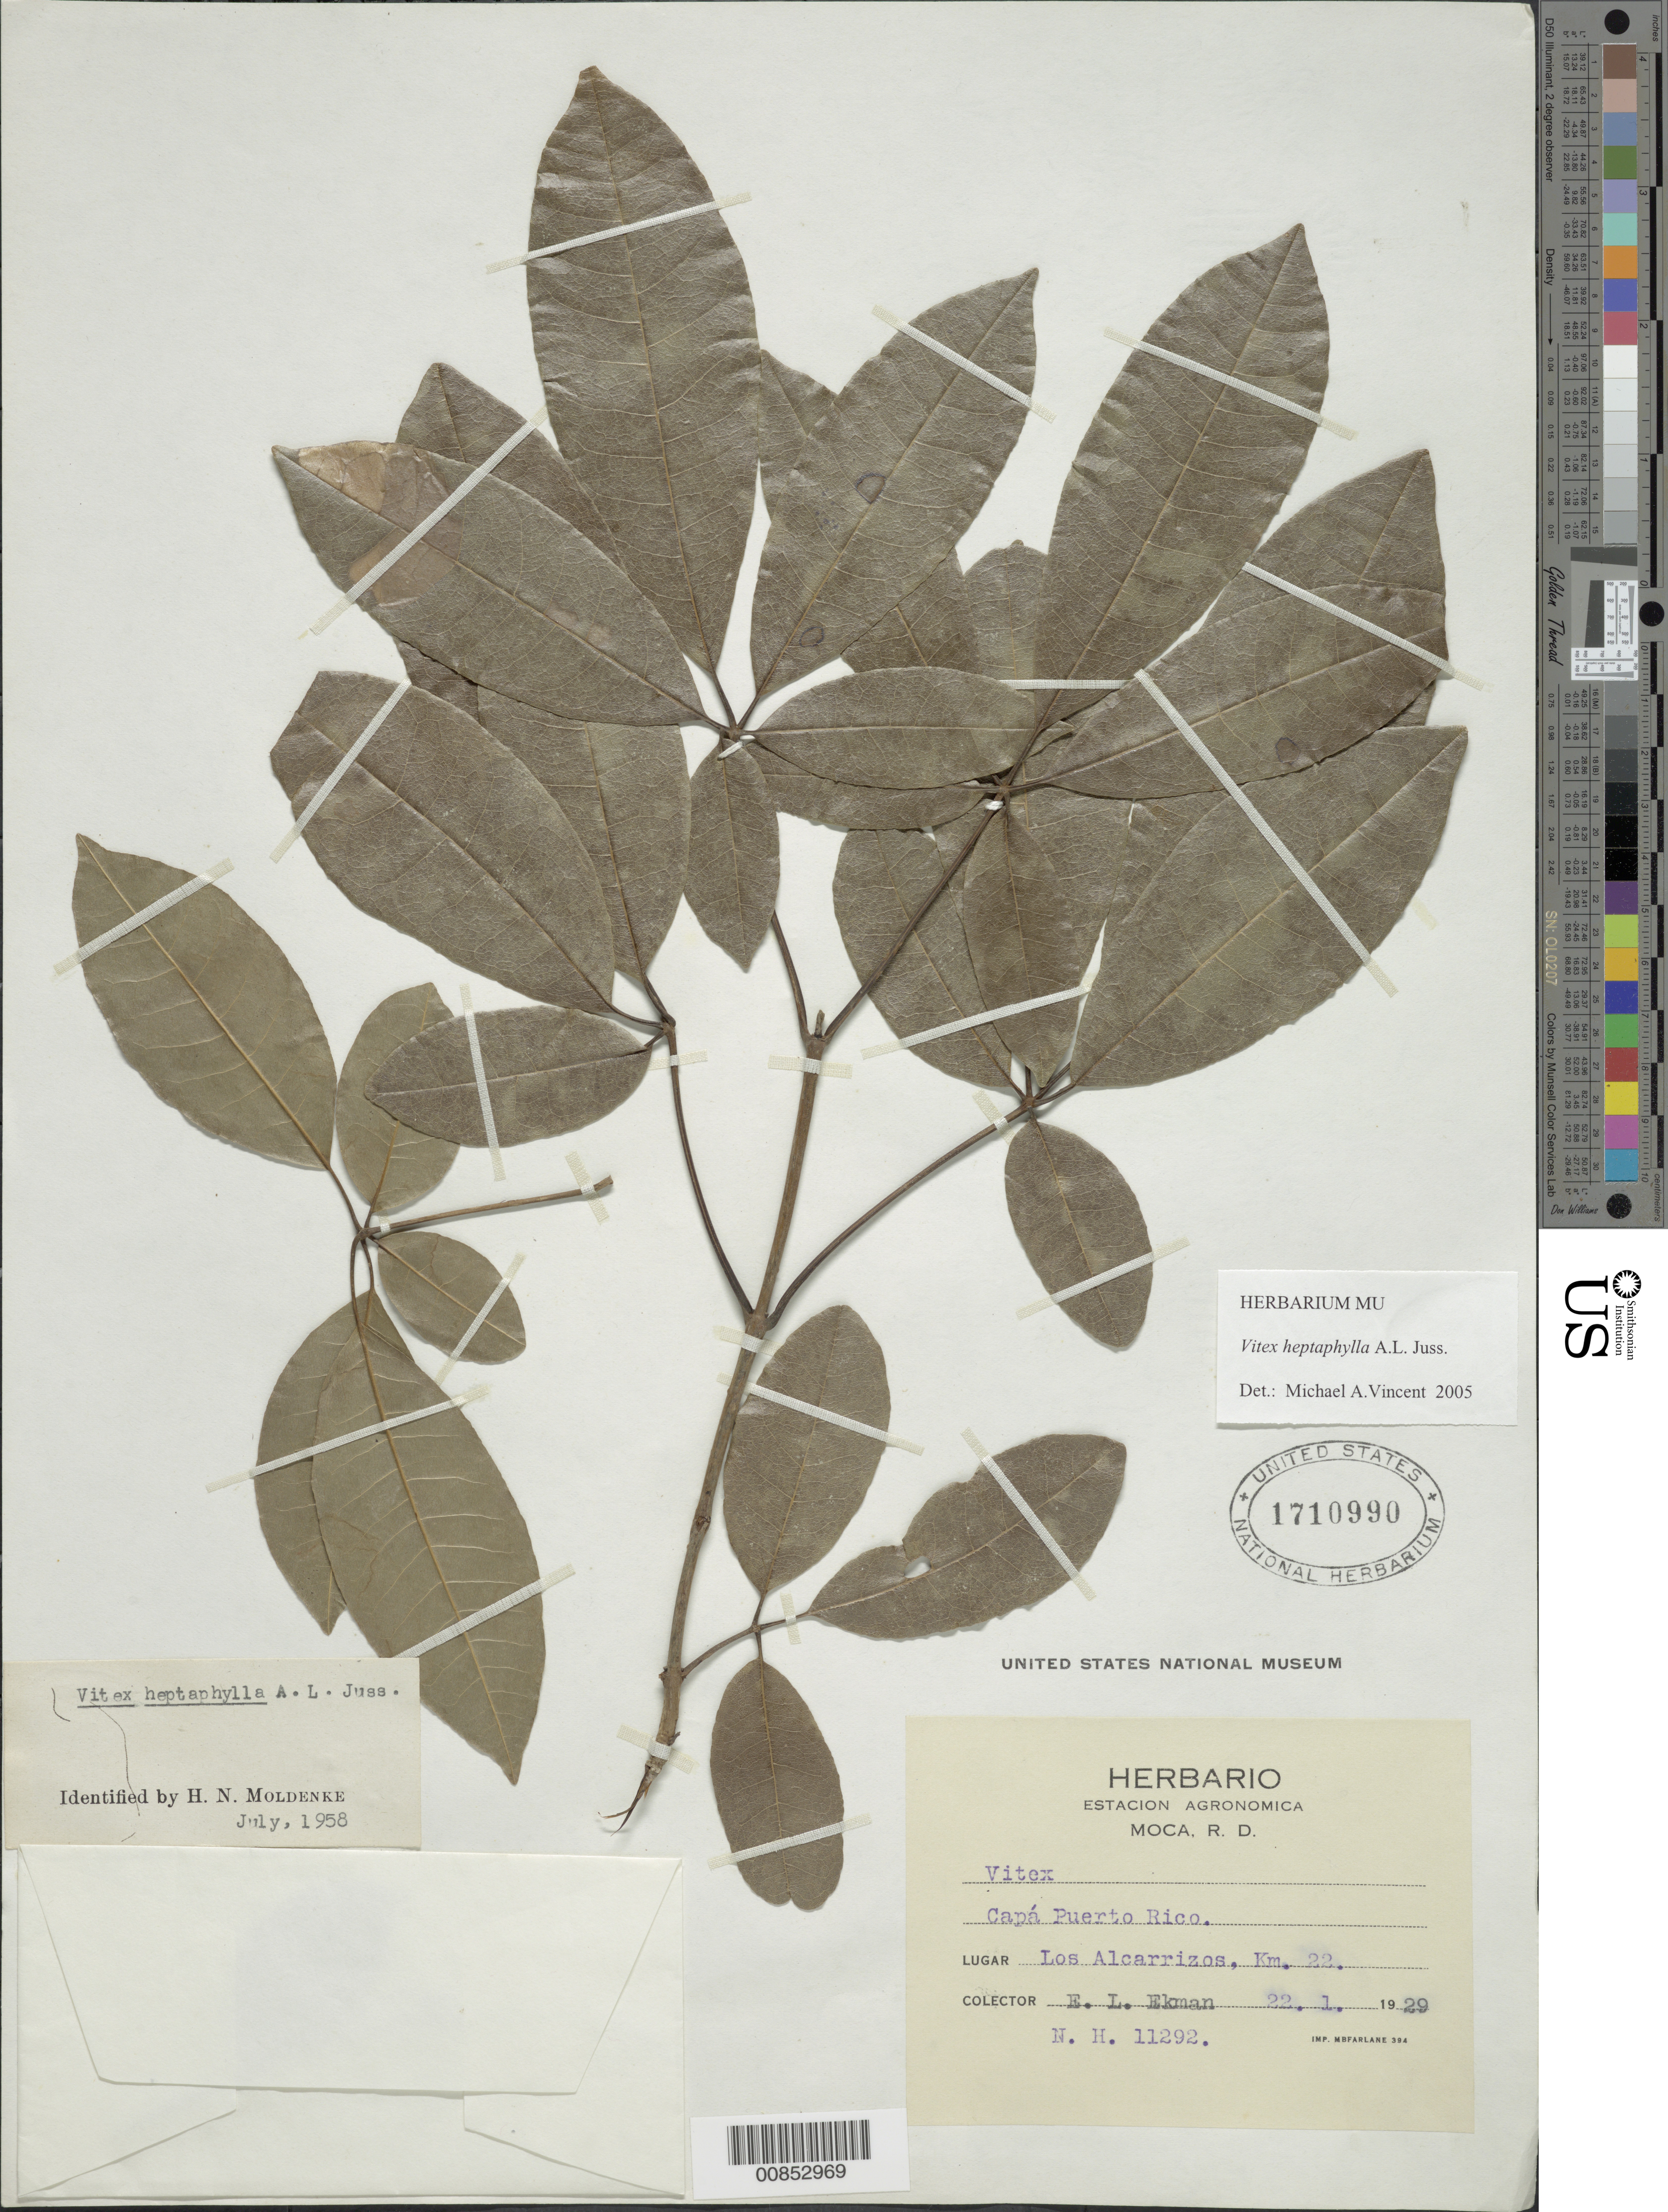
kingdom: Plantae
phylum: Tracheophyta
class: Magnoliopsida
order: Lamiales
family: Lamiaceae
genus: Vitex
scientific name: Vitex heptaphylla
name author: A. Juss.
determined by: Vincent, Michael A.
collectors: E. L. Ekman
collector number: H 11292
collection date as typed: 22 Jan 1929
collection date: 1929-01-22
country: Dominican Republic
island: Hispaniola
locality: Los Alcarrizos, Km. 22, Capá Puerto Rico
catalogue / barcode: US 1710990